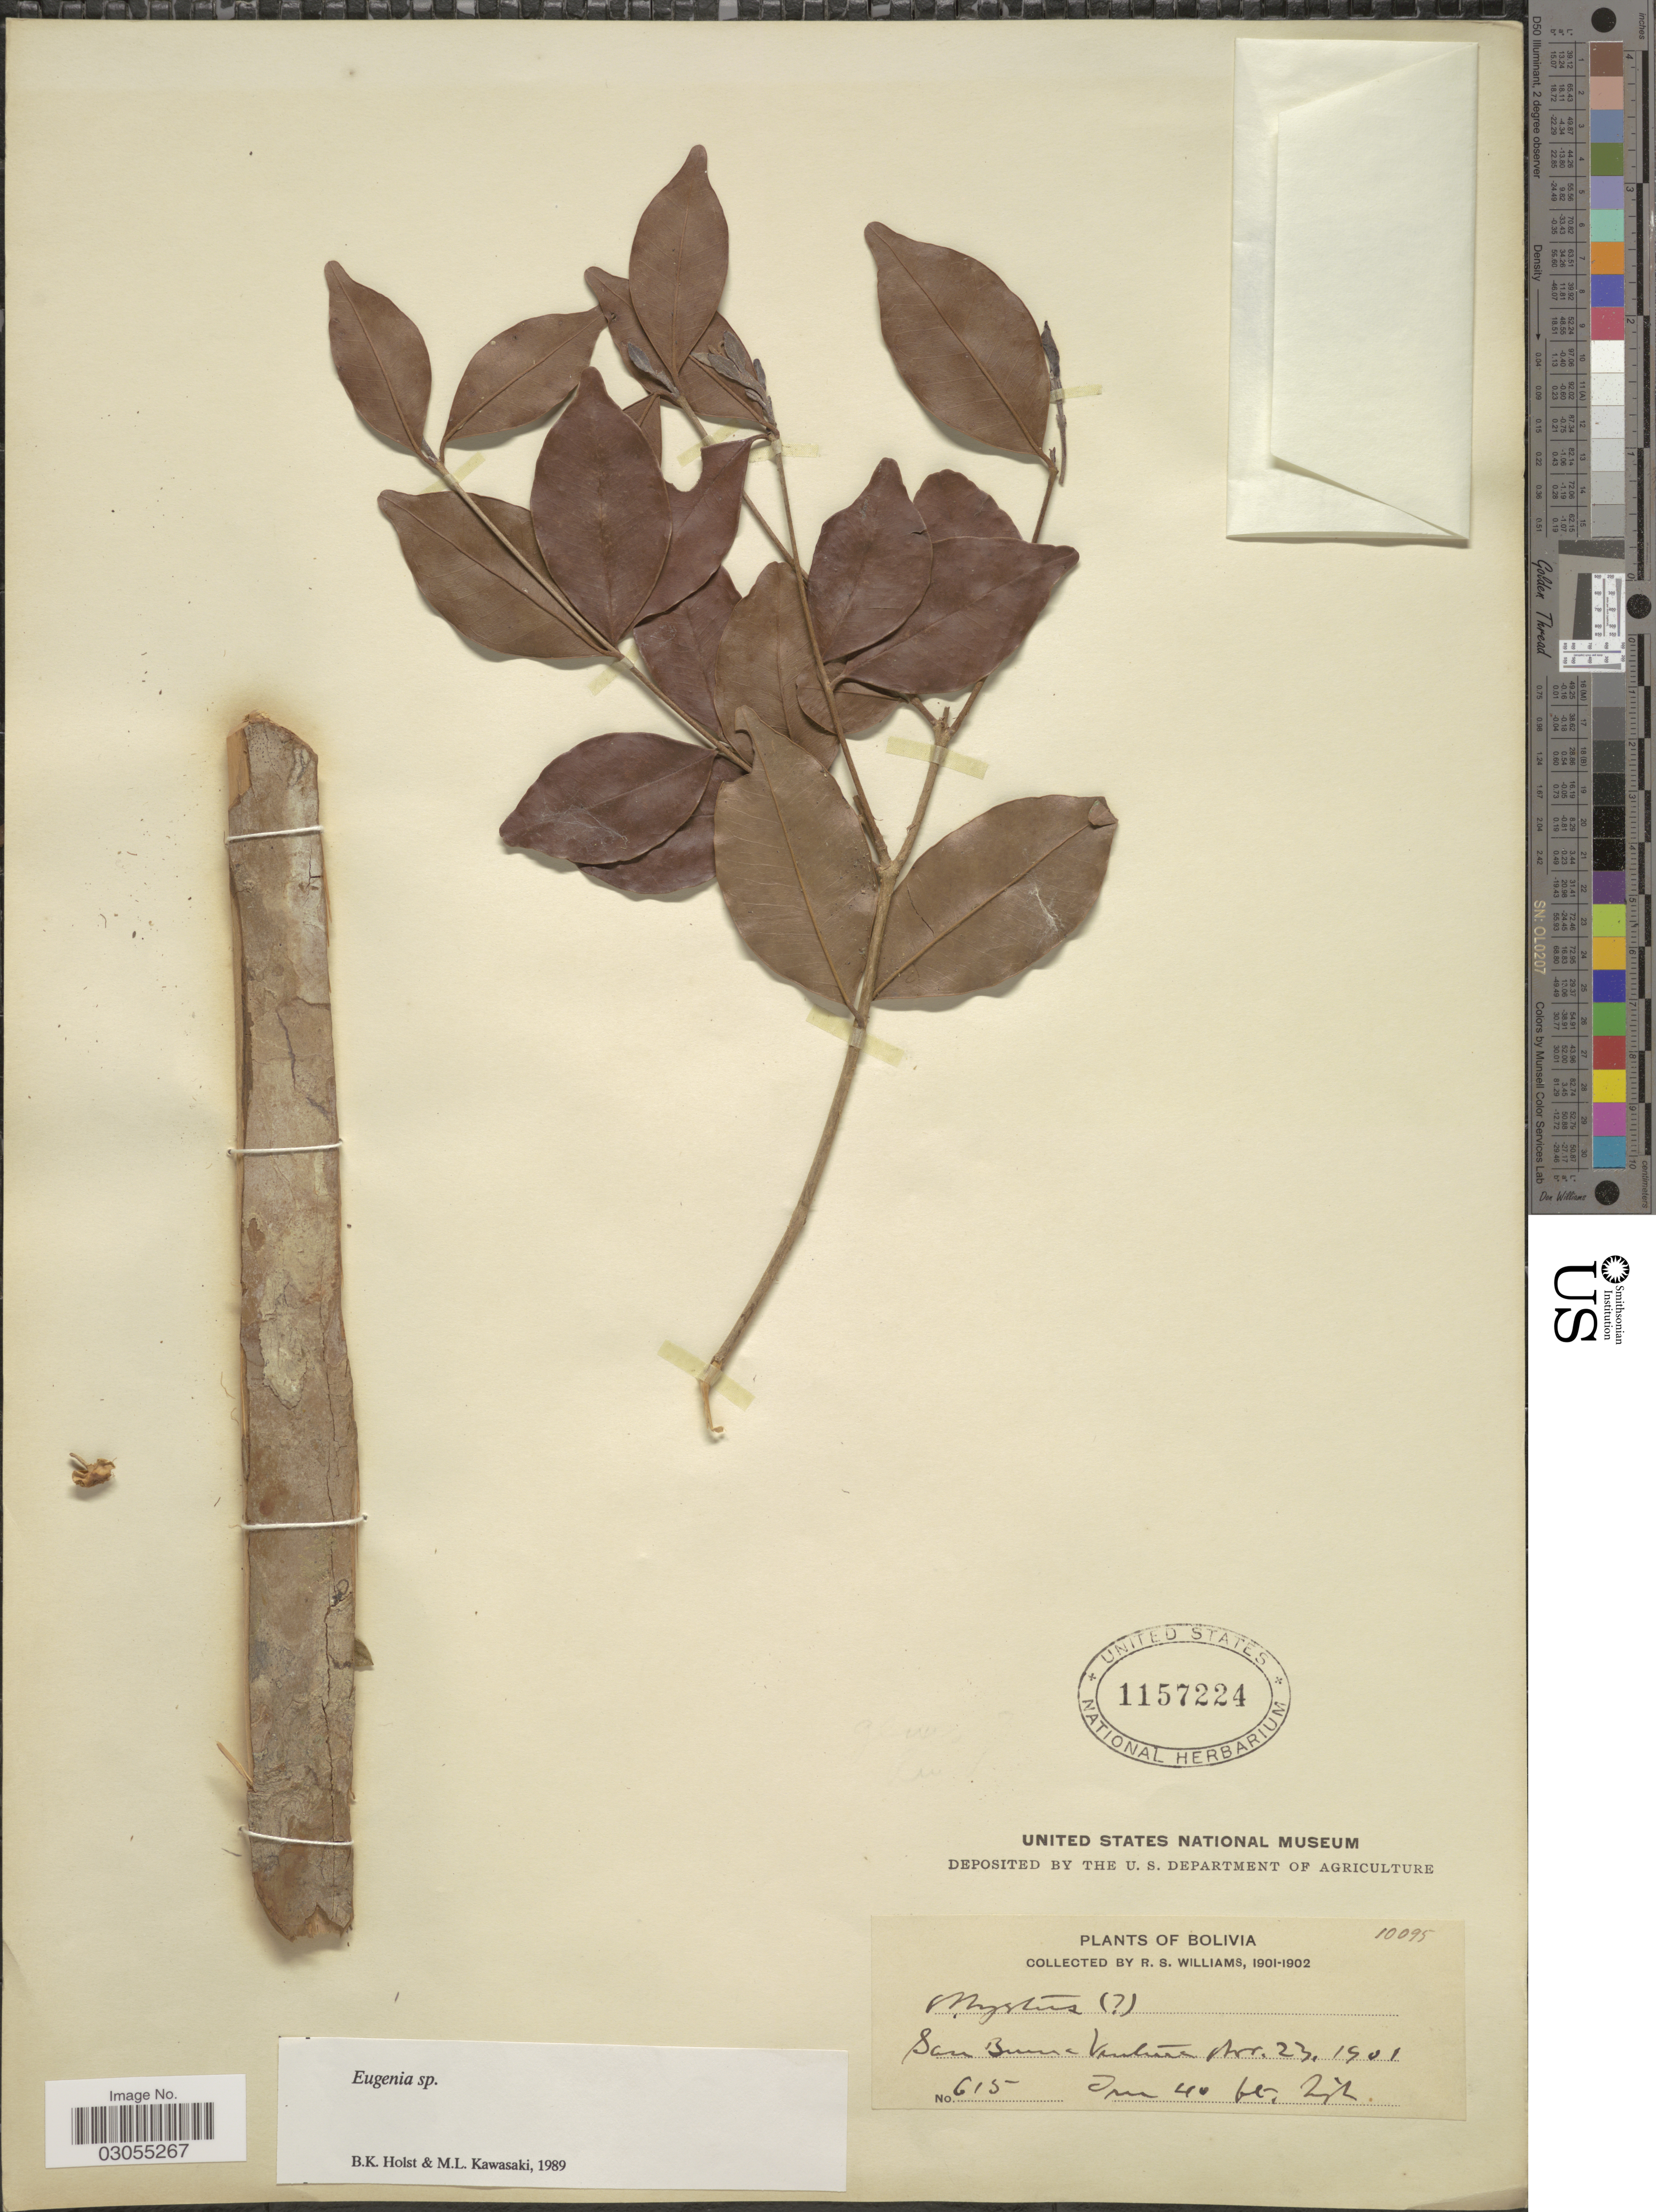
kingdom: Plantae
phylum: Tracheophyta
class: Magnoliopsida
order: Myrtales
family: Myrtaceae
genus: Eugenia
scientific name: Eugenia sp.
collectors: R. S. Williams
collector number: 615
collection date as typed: Nov. 23, 1901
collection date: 1901-11-23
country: Bolivia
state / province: La Paz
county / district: Iturralde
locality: San Buena Ventura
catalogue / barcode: US 1157224